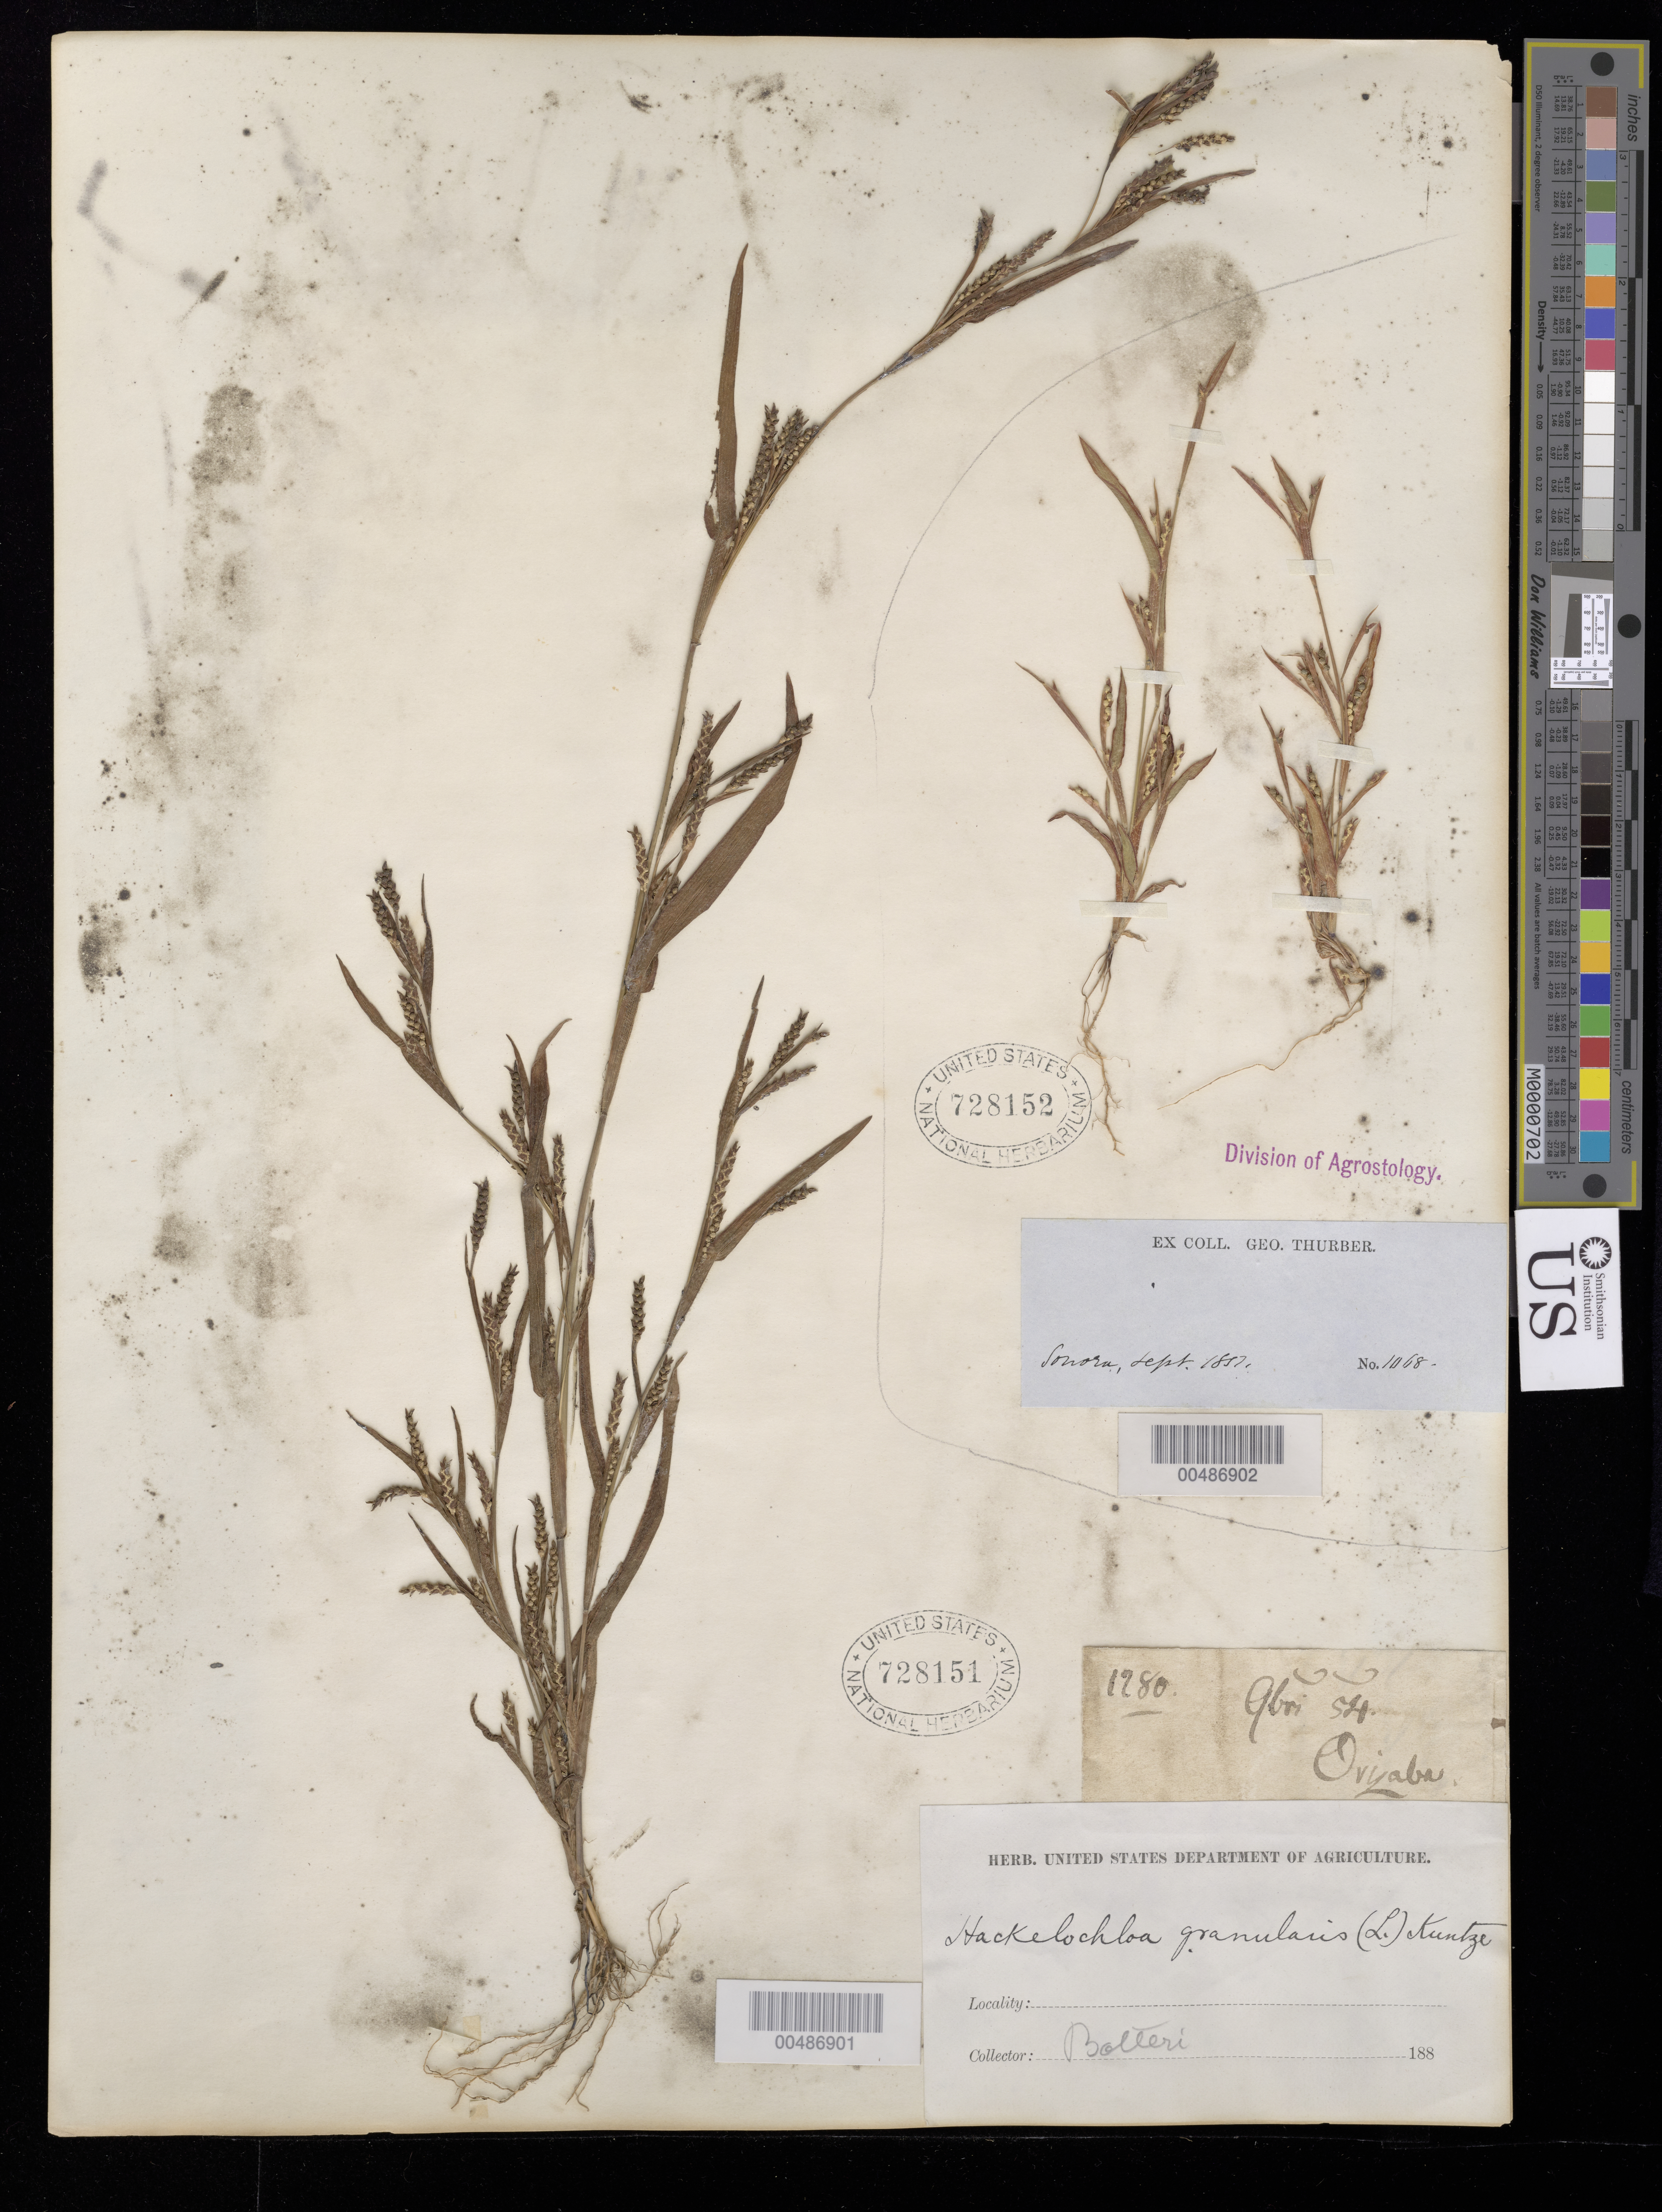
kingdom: Plantae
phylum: Tracheophyta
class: Liliopsida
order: Poales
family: Poaceae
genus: Hackelochloa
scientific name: Hackelochloa granularis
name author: (L.) Kuntze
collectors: -. Botteri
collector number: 1280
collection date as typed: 188?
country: Mexico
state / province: Veracruz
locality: Orizaba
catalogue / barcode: US 728151